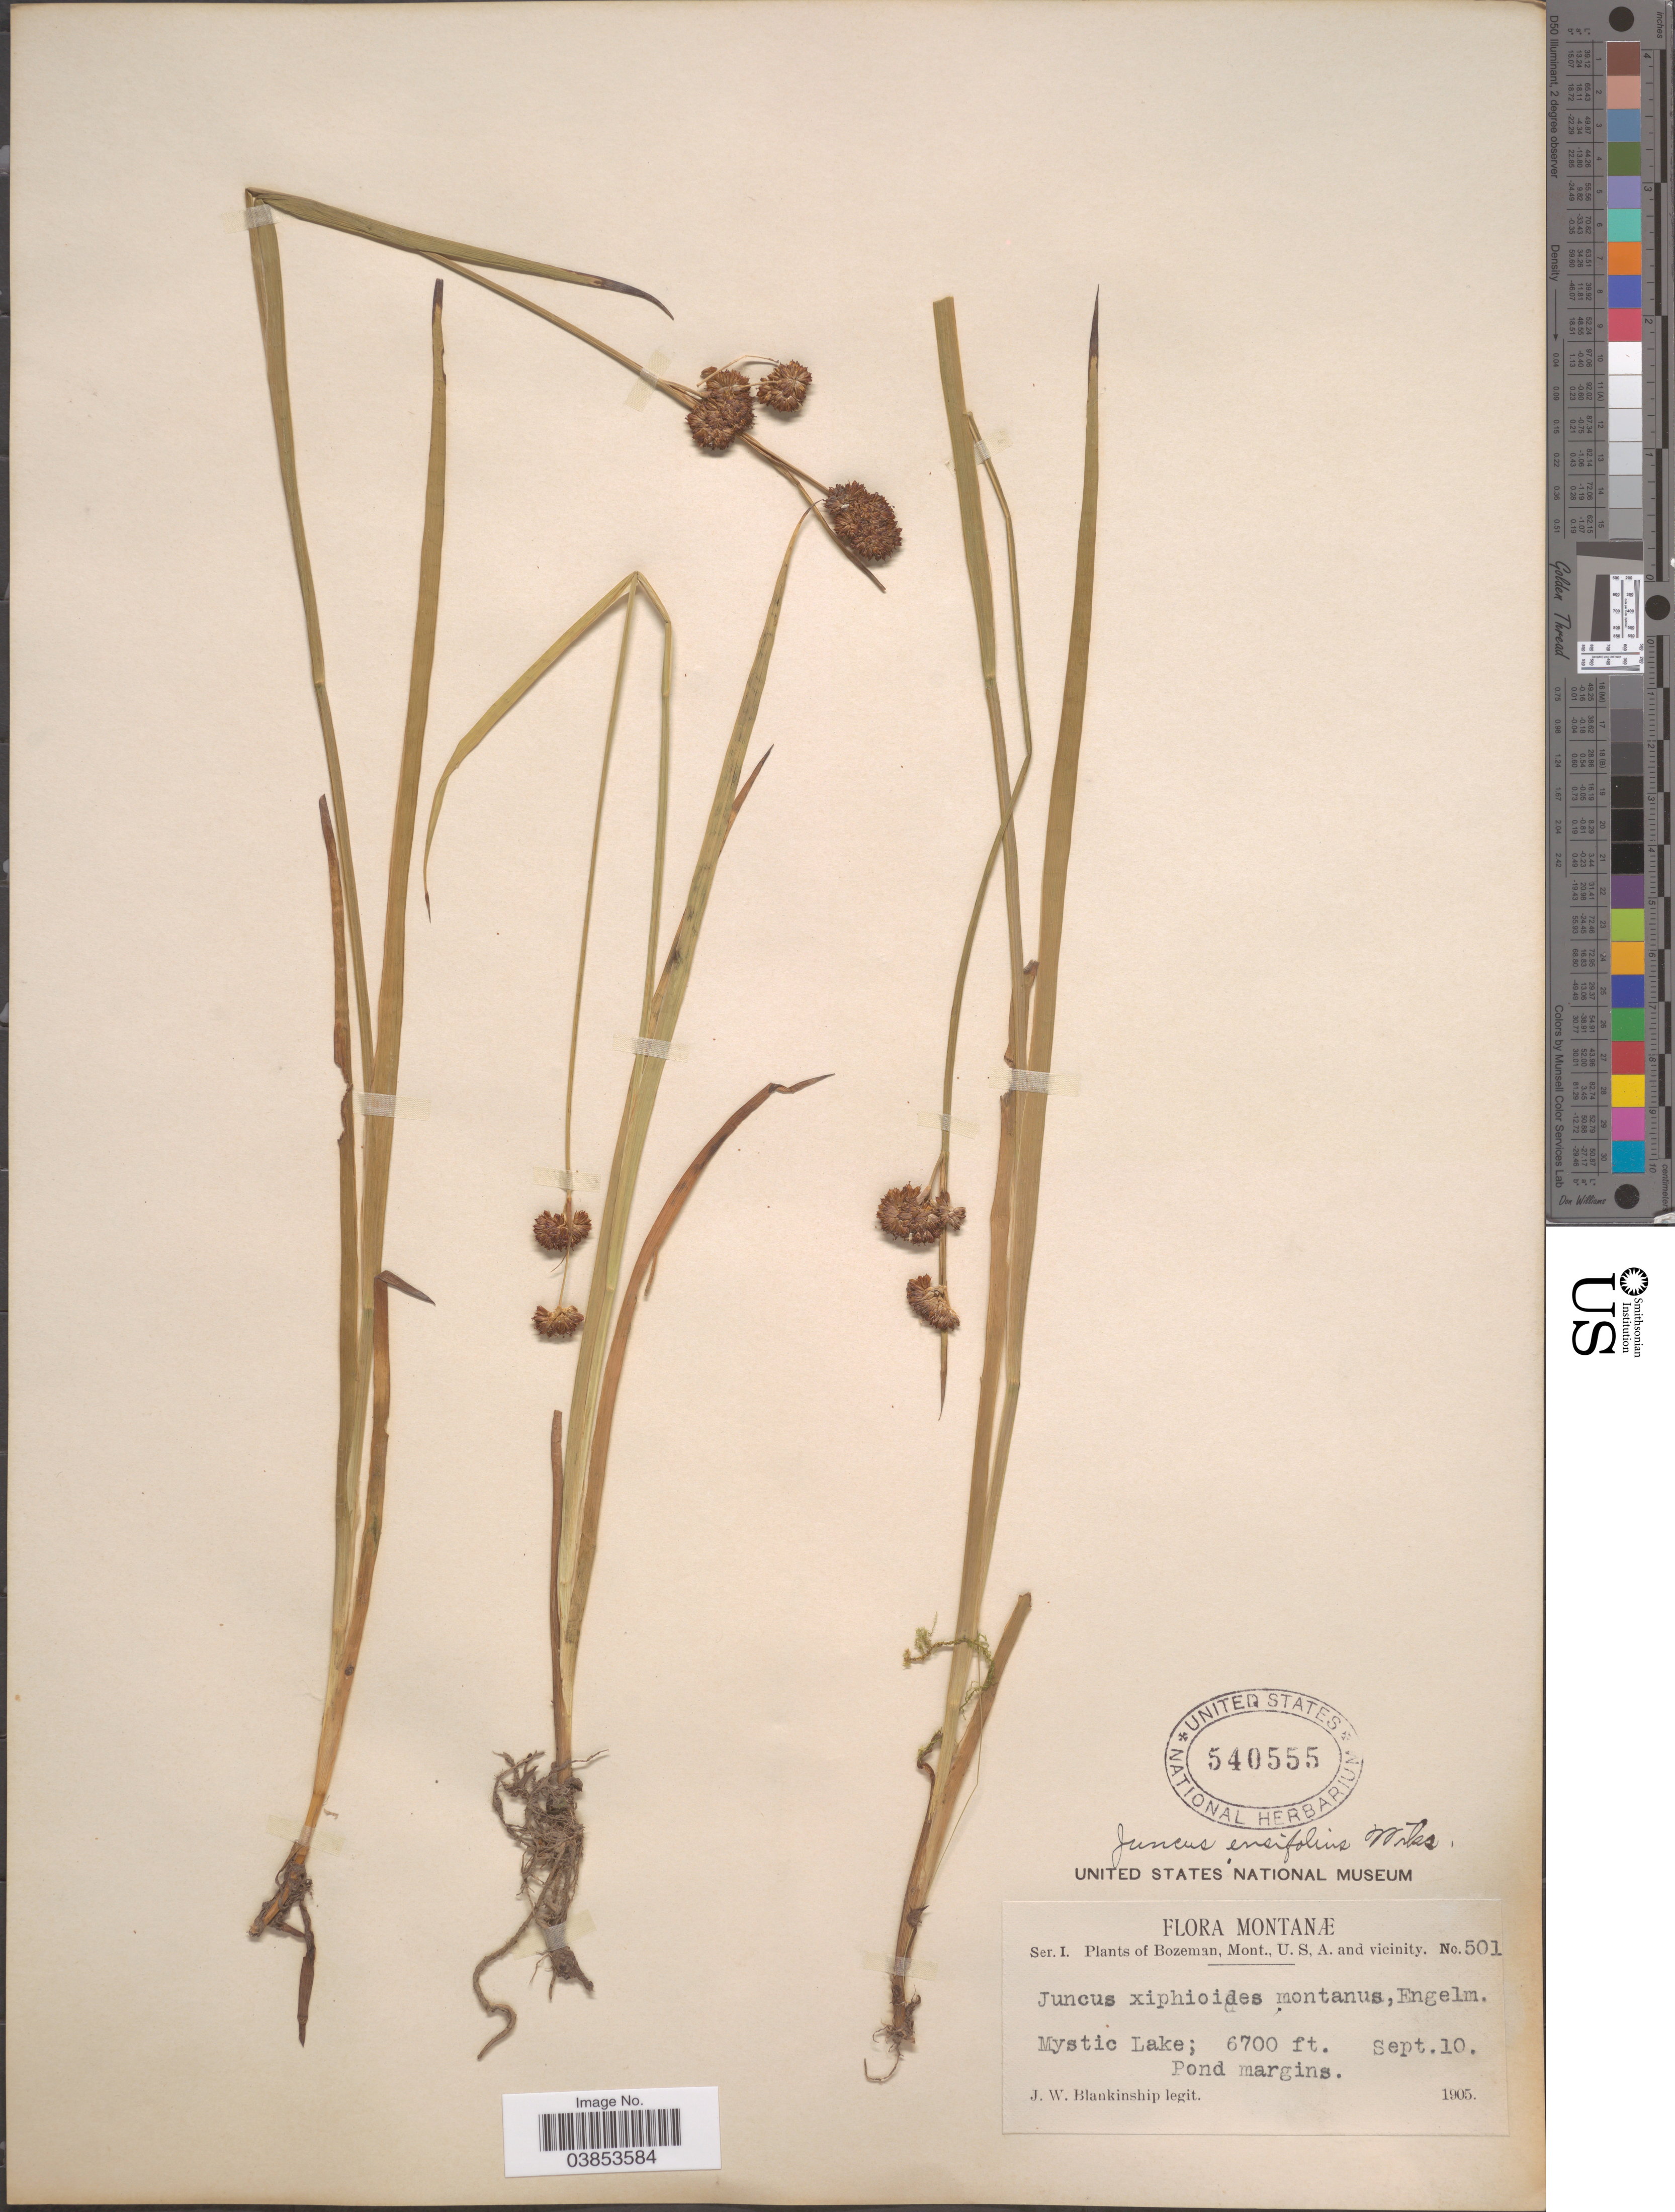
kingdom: Plantae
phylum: Tracheophyta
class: Liliopsida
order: Poales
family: Juncaceae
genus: Juncus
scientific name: Juncus ensifolius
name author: Wikstr.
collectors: J. W. Blankinship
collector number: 501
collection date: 1905-09-10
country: United States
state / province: Montana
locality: Bozeman, and vicinity. Mystic Lake.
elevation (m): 2042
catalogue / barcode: US 540555